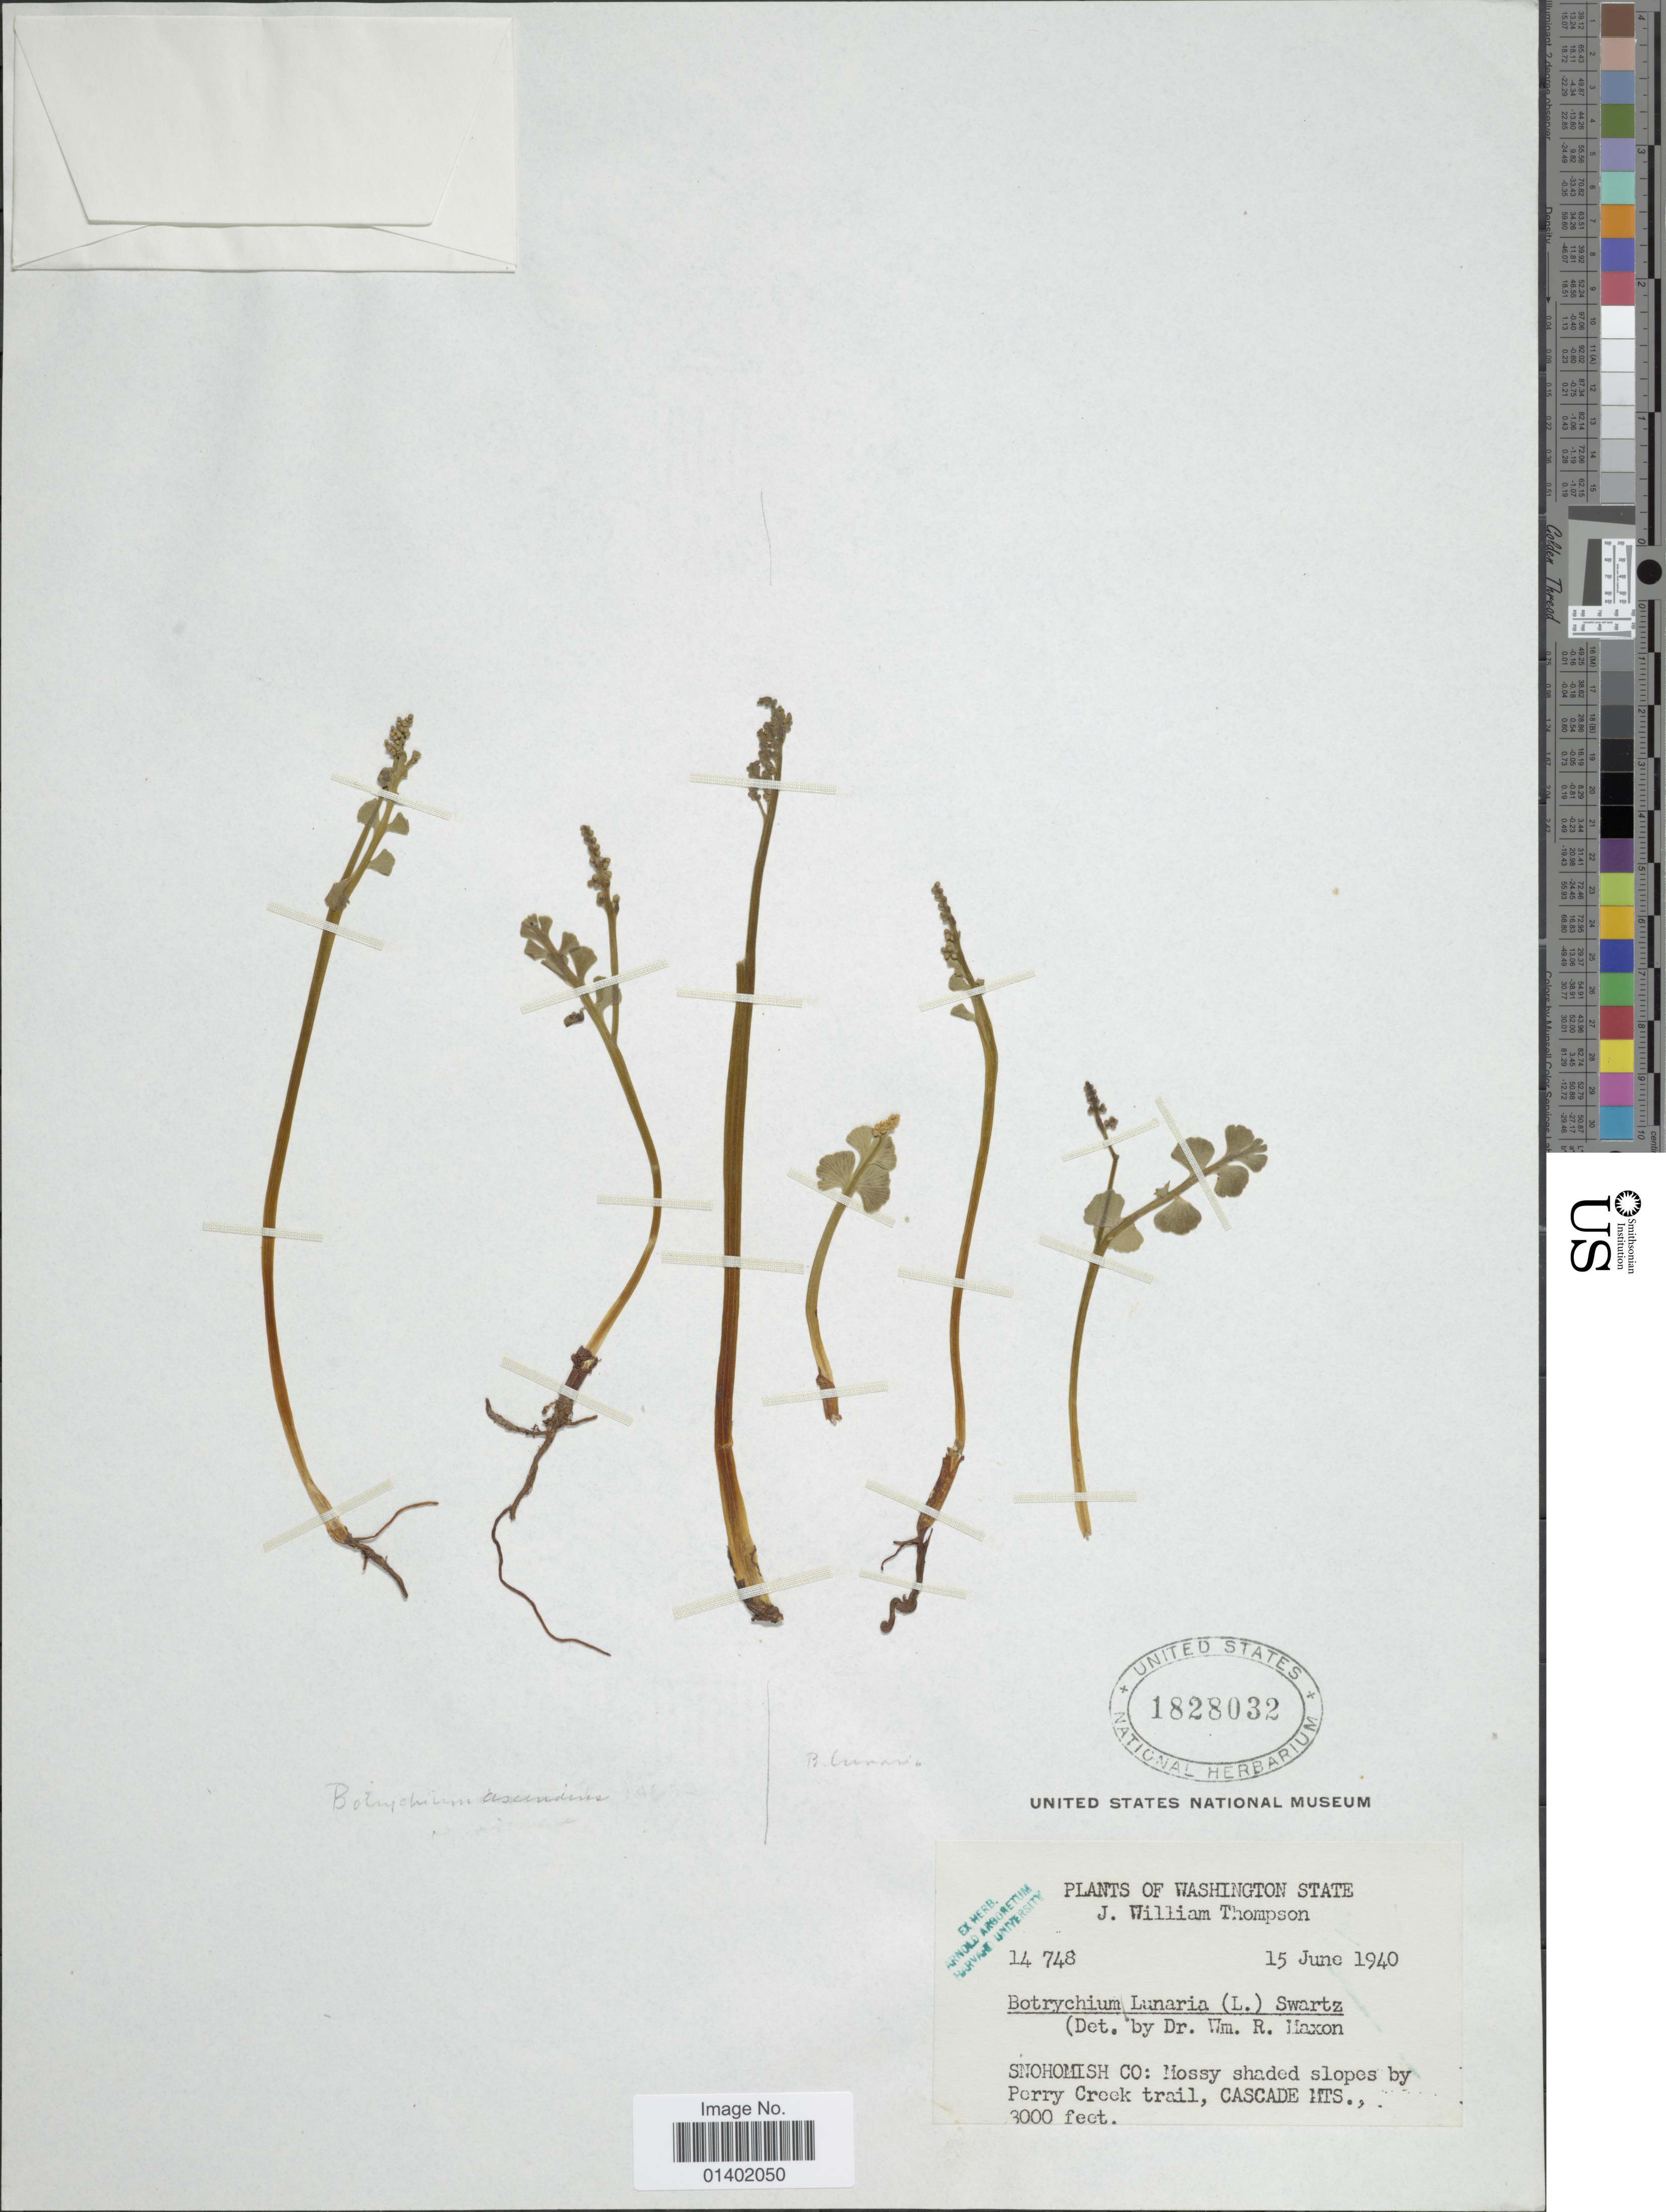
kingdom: Plantae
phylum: Tracheophyta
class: Polypodiopsida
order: Ophioglossales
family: Ophioglossaceae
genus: Botrychium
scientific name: Botrychium lunaria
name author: (L.) Sw.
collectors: J. W. Thompson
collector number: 14749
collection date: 1940-06-15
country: United States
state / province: Washington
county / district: Snohomish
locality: Snohomish Co: Mossy shaded slopes by Porry Creek trail, Cascade Mts.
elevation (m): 914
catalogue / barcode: US 1828032